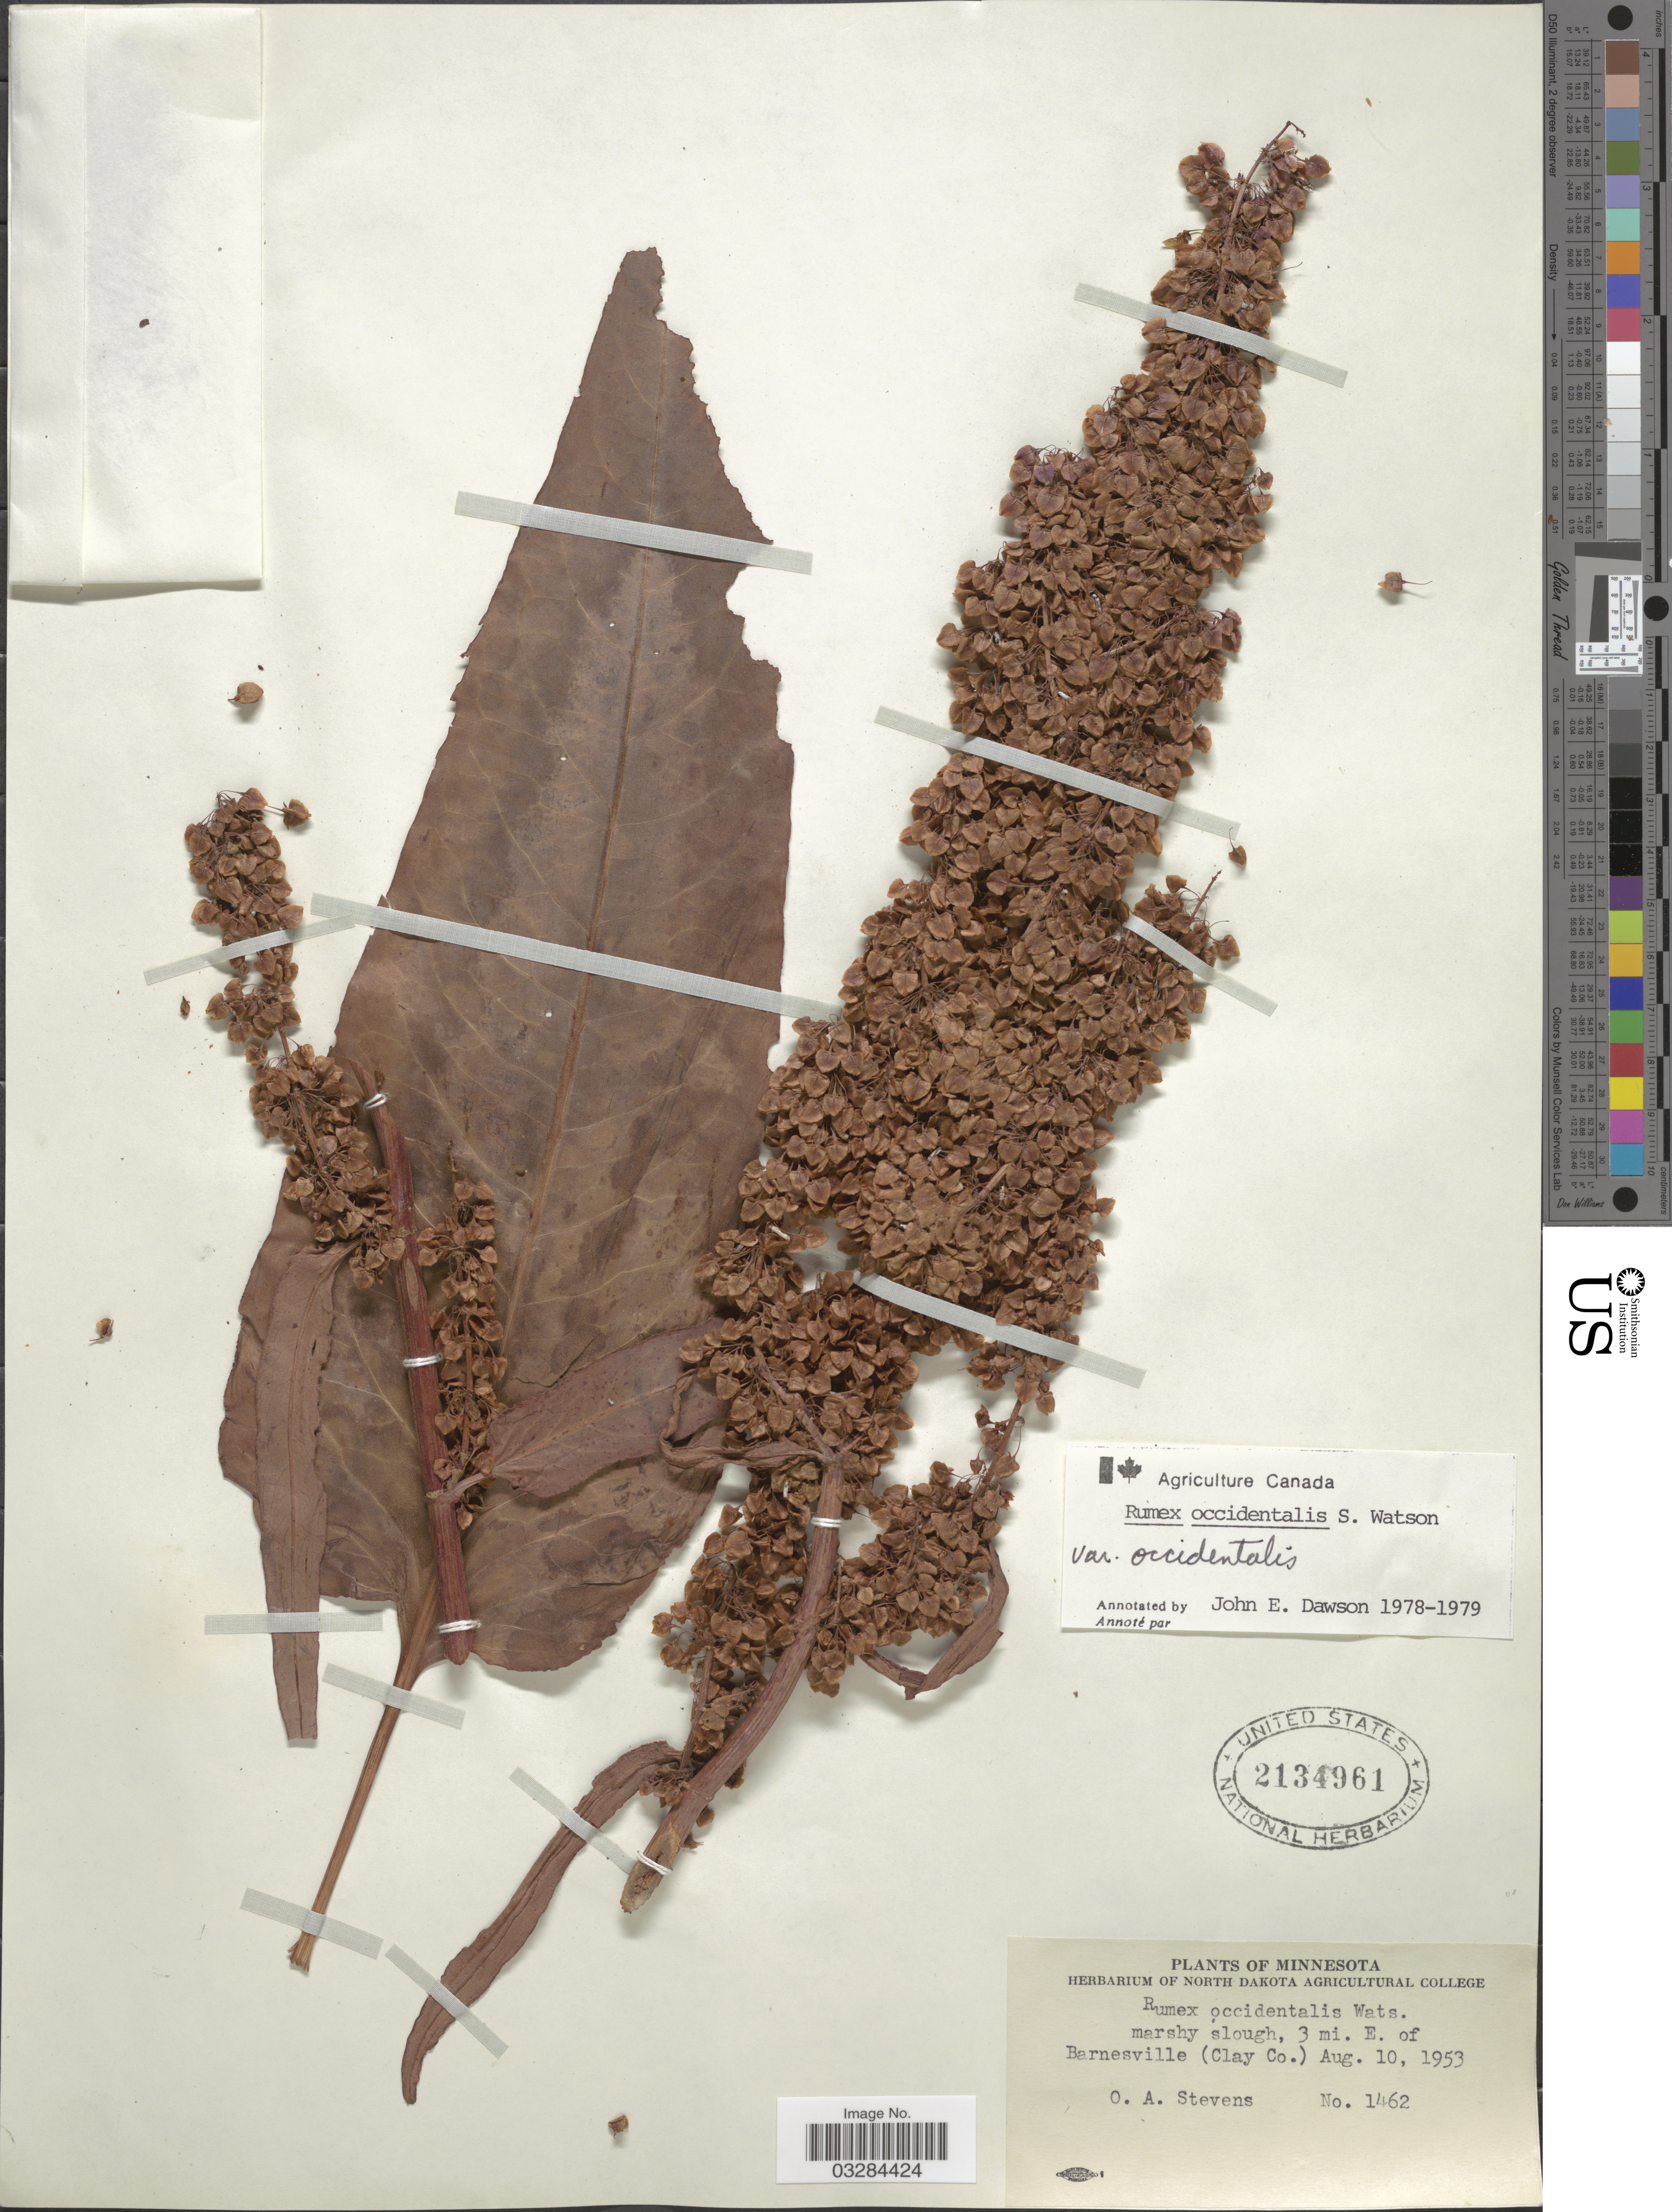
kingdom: Plantae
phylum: Tracheophyta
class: Magnoliopsida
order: Caryophyllales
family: Polygonaceae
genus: Rumex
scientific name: Rumex occidentalis var. occidentalis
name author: S. Watson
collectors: O. A. Stevens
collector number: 1462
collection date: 1953-08-10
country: United States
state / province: Minnesota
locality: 3 mi. E. of Barnesville (Clay Co.).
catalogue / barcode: US 2134961